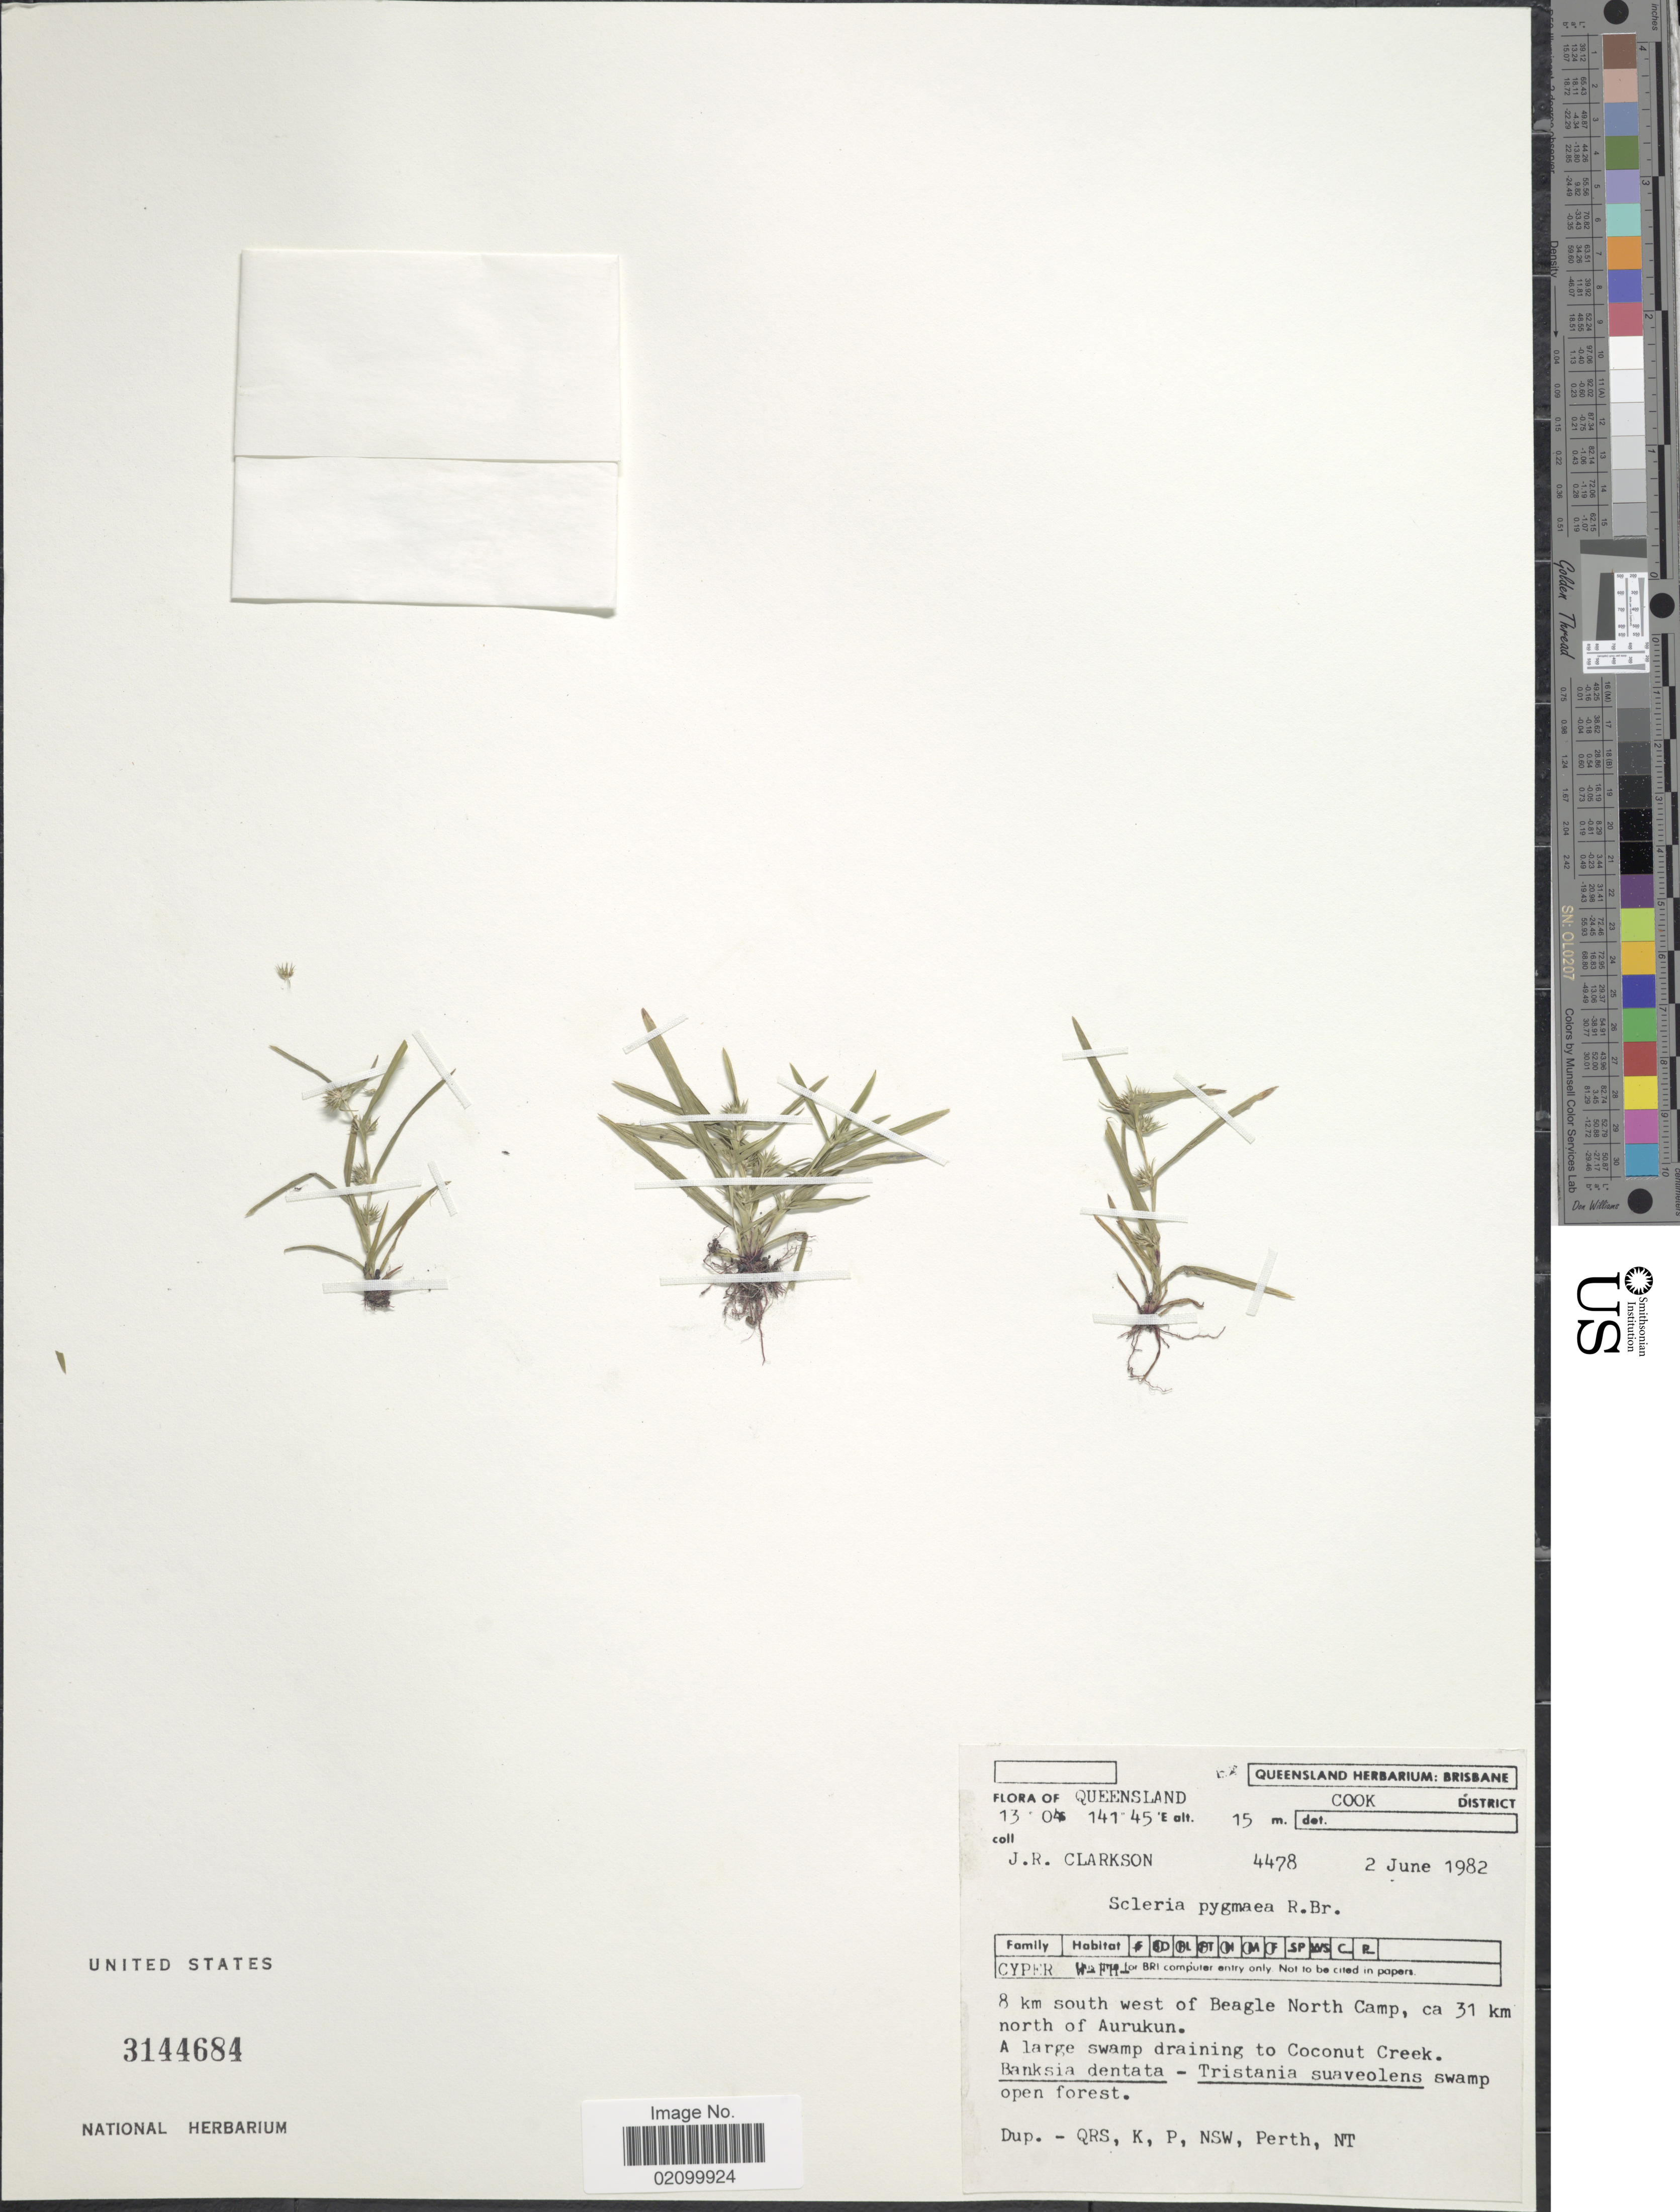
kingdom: Plantae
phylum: Tracheophyta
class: Liliopsida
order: Poales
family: Cyperaceae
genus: Diplacrum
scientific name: Diplacrum pygmaeum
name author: (R. Br.) Nees ex Boeckeler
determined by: Strong, Mark T., (BOT), Smithsonian Institution - National Museum of Natural History (UNITED STATES)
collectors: J. Clarkson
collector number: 4478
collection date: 1982-06-02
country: Australia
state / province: Queensland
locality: Cook District, 8 km south west of Beagle North Camp, ca 31 km north of Aurukun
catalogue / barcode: US 3144684